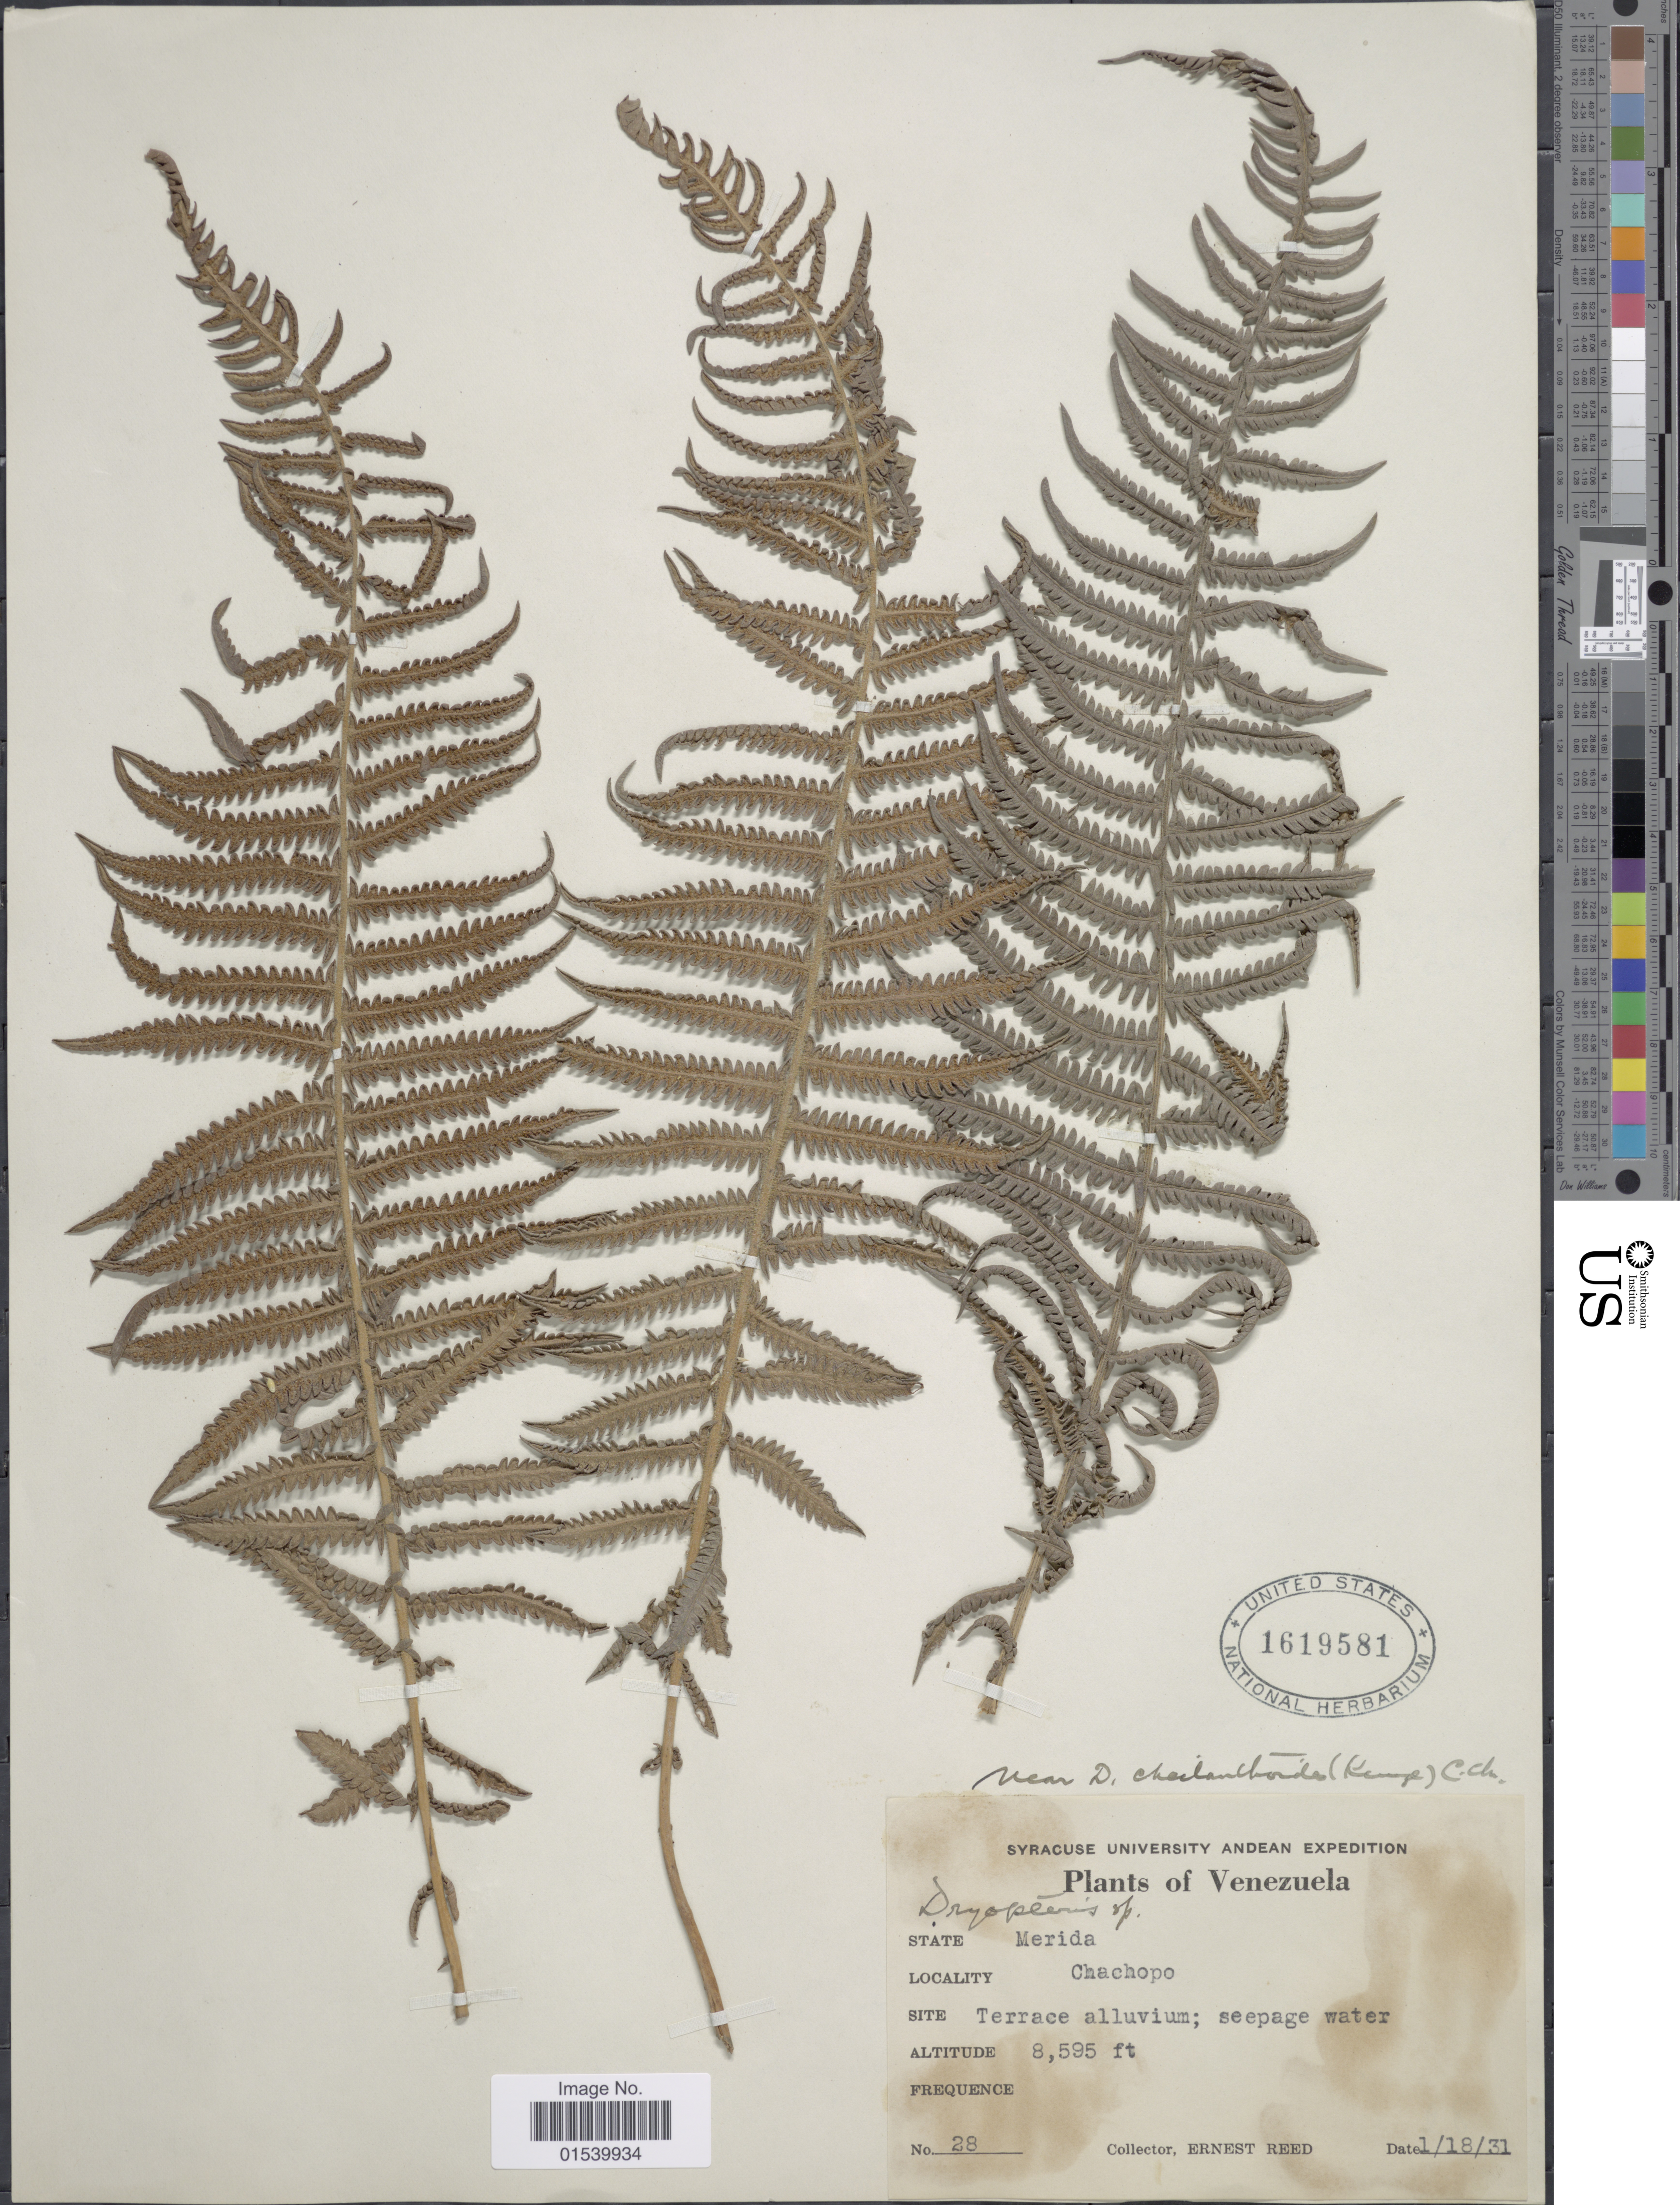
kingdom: Plantae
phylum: Tracheophyta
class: Polypodiopsida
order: Polypodiales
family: Thelypteridaceae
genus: Amauropelta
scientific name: Amauropelta cheilanthoides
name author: (Kunze) Á. Löve & D. Löve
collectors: E. Reed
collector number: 28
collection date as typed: Transcribed d/m/y: 18/1/31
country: Venezuela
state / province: Mérida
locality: Chachopo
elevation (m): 2620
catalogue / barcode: US 1619581